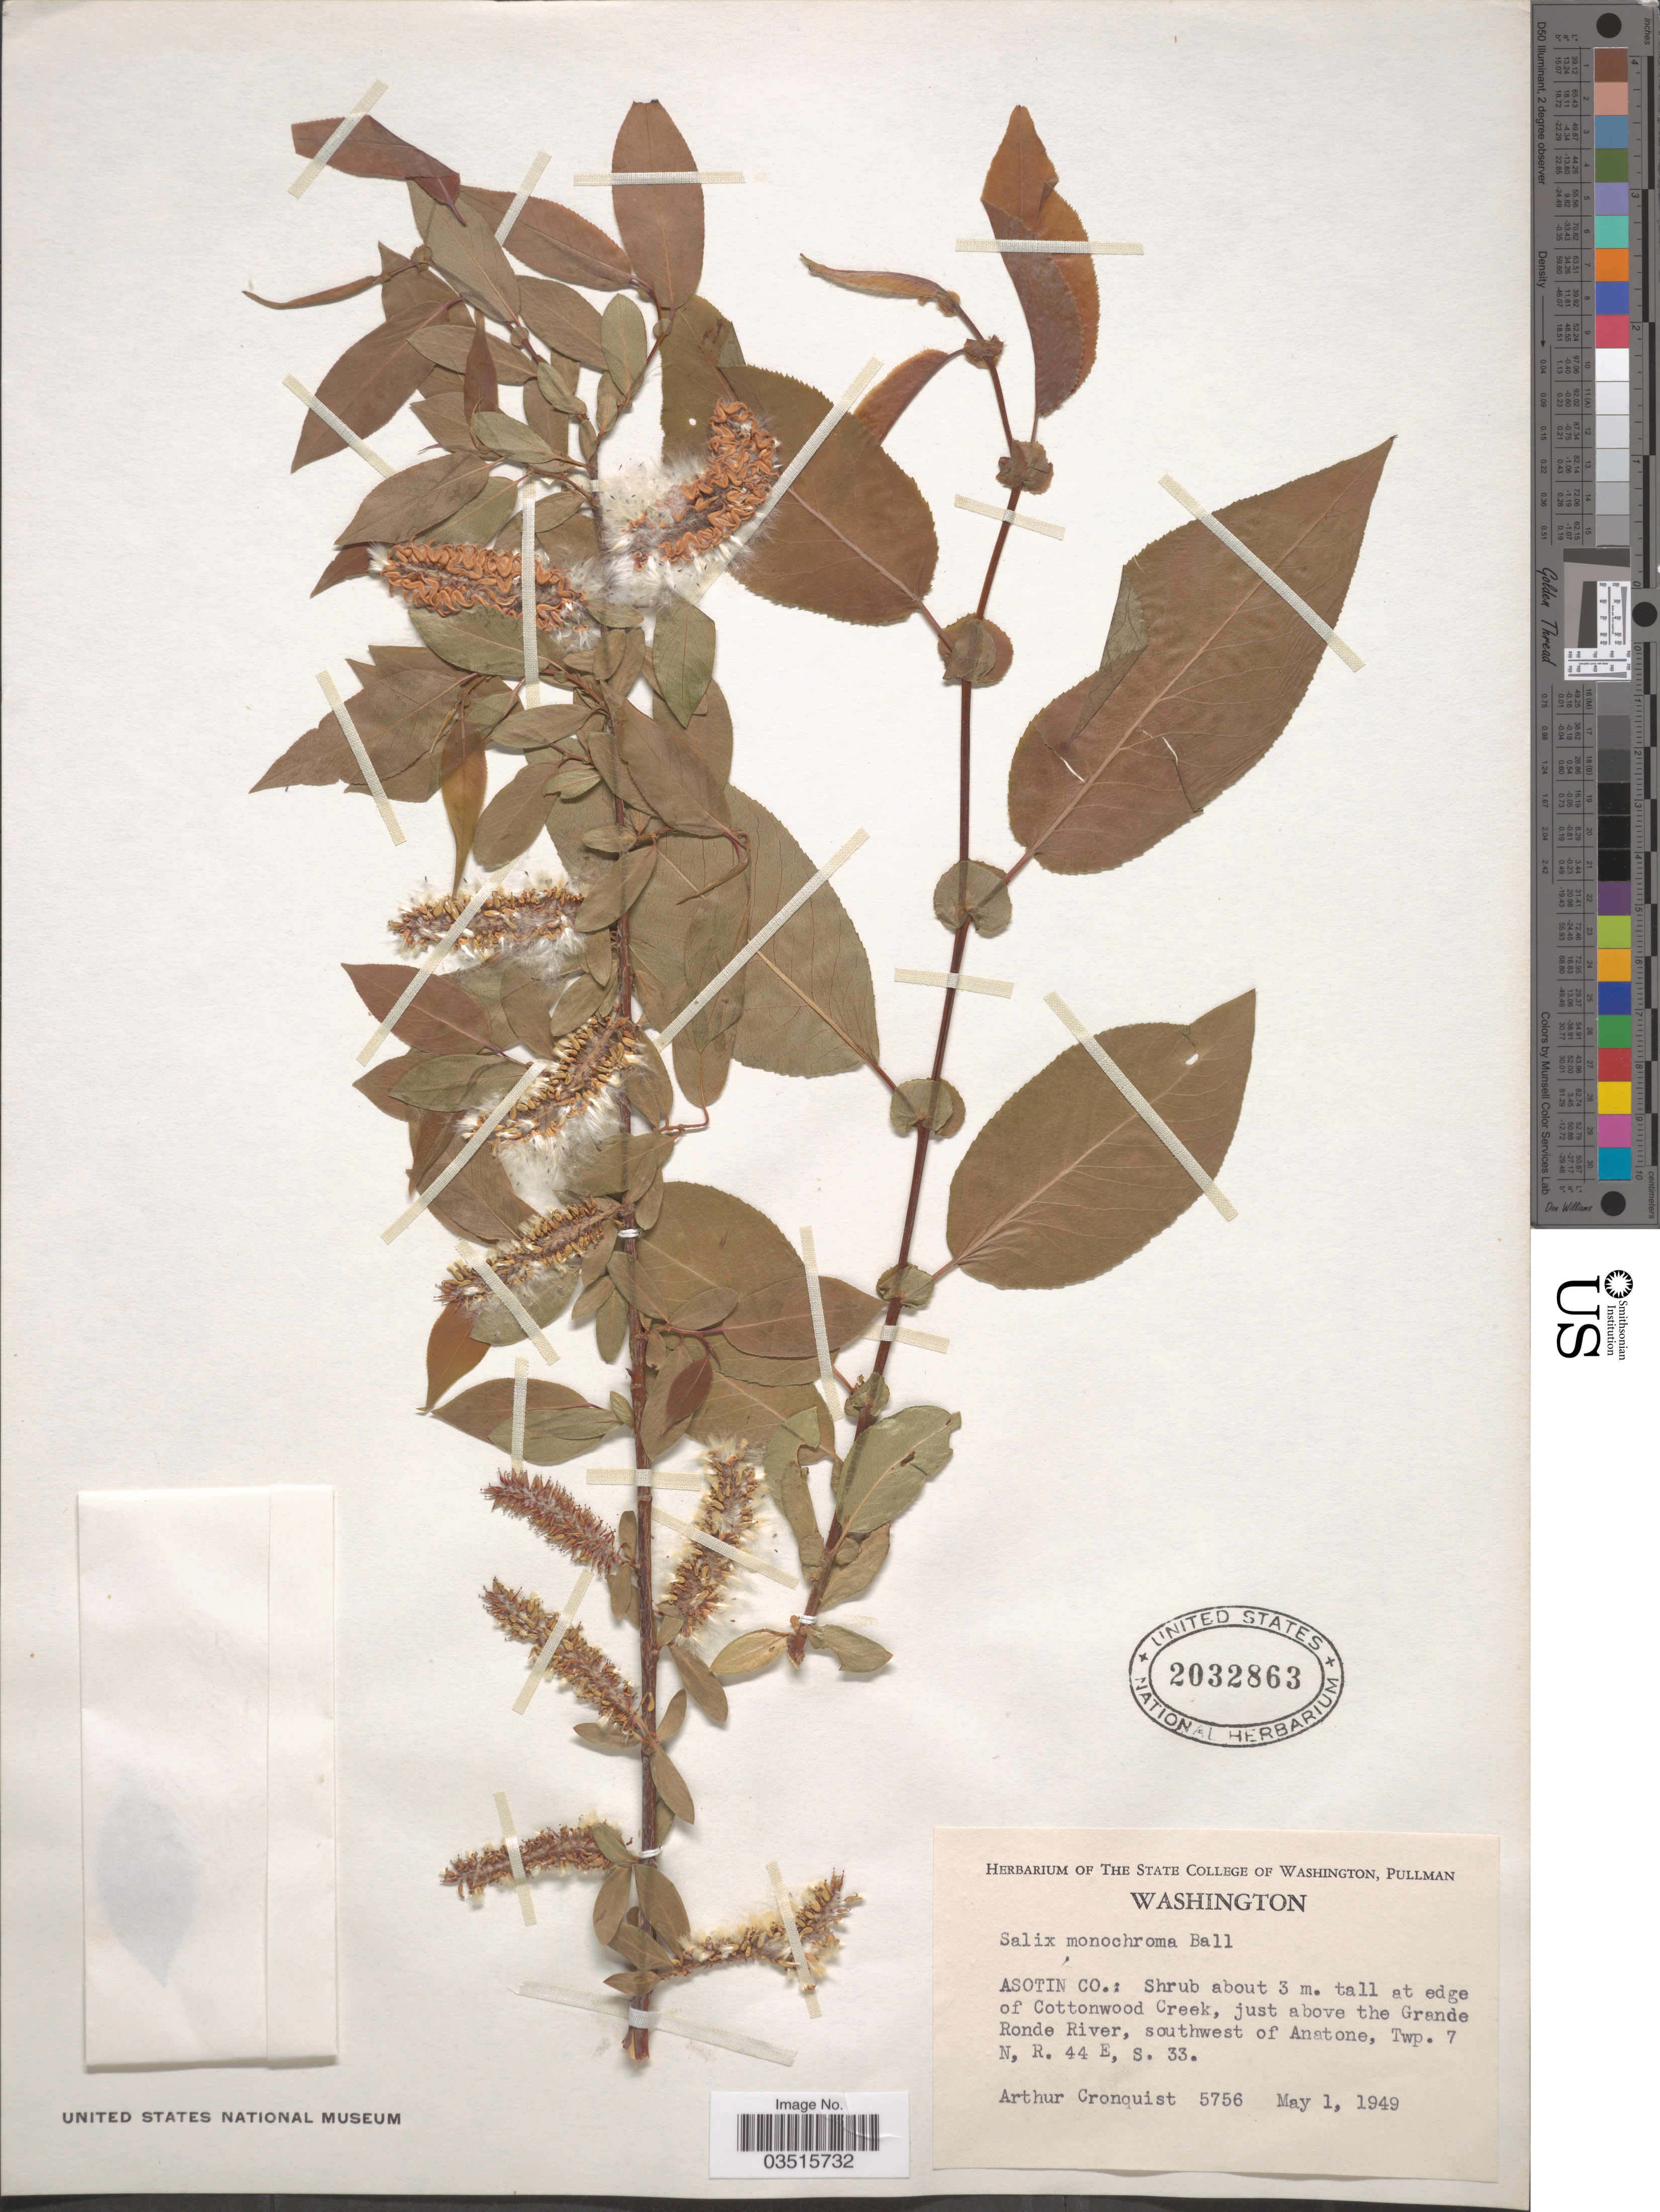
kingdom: Plantae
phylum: Tracheophyta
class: Magnoliopsida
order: Malpighiales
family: Salicaceae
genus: Salix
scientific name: Salix monochroma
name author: C.R. Ball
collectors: A. J. Cronquist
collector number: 5756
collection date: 1949-05-01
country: United States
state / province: Washington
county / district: Asotin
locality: Asotin Co.: At edge of Cottonwood Creek, just above the Grande Ronde River, southwest of Anatone, Twp. 7 N, R. 44 E, S. 33.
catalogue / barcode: US 2032863